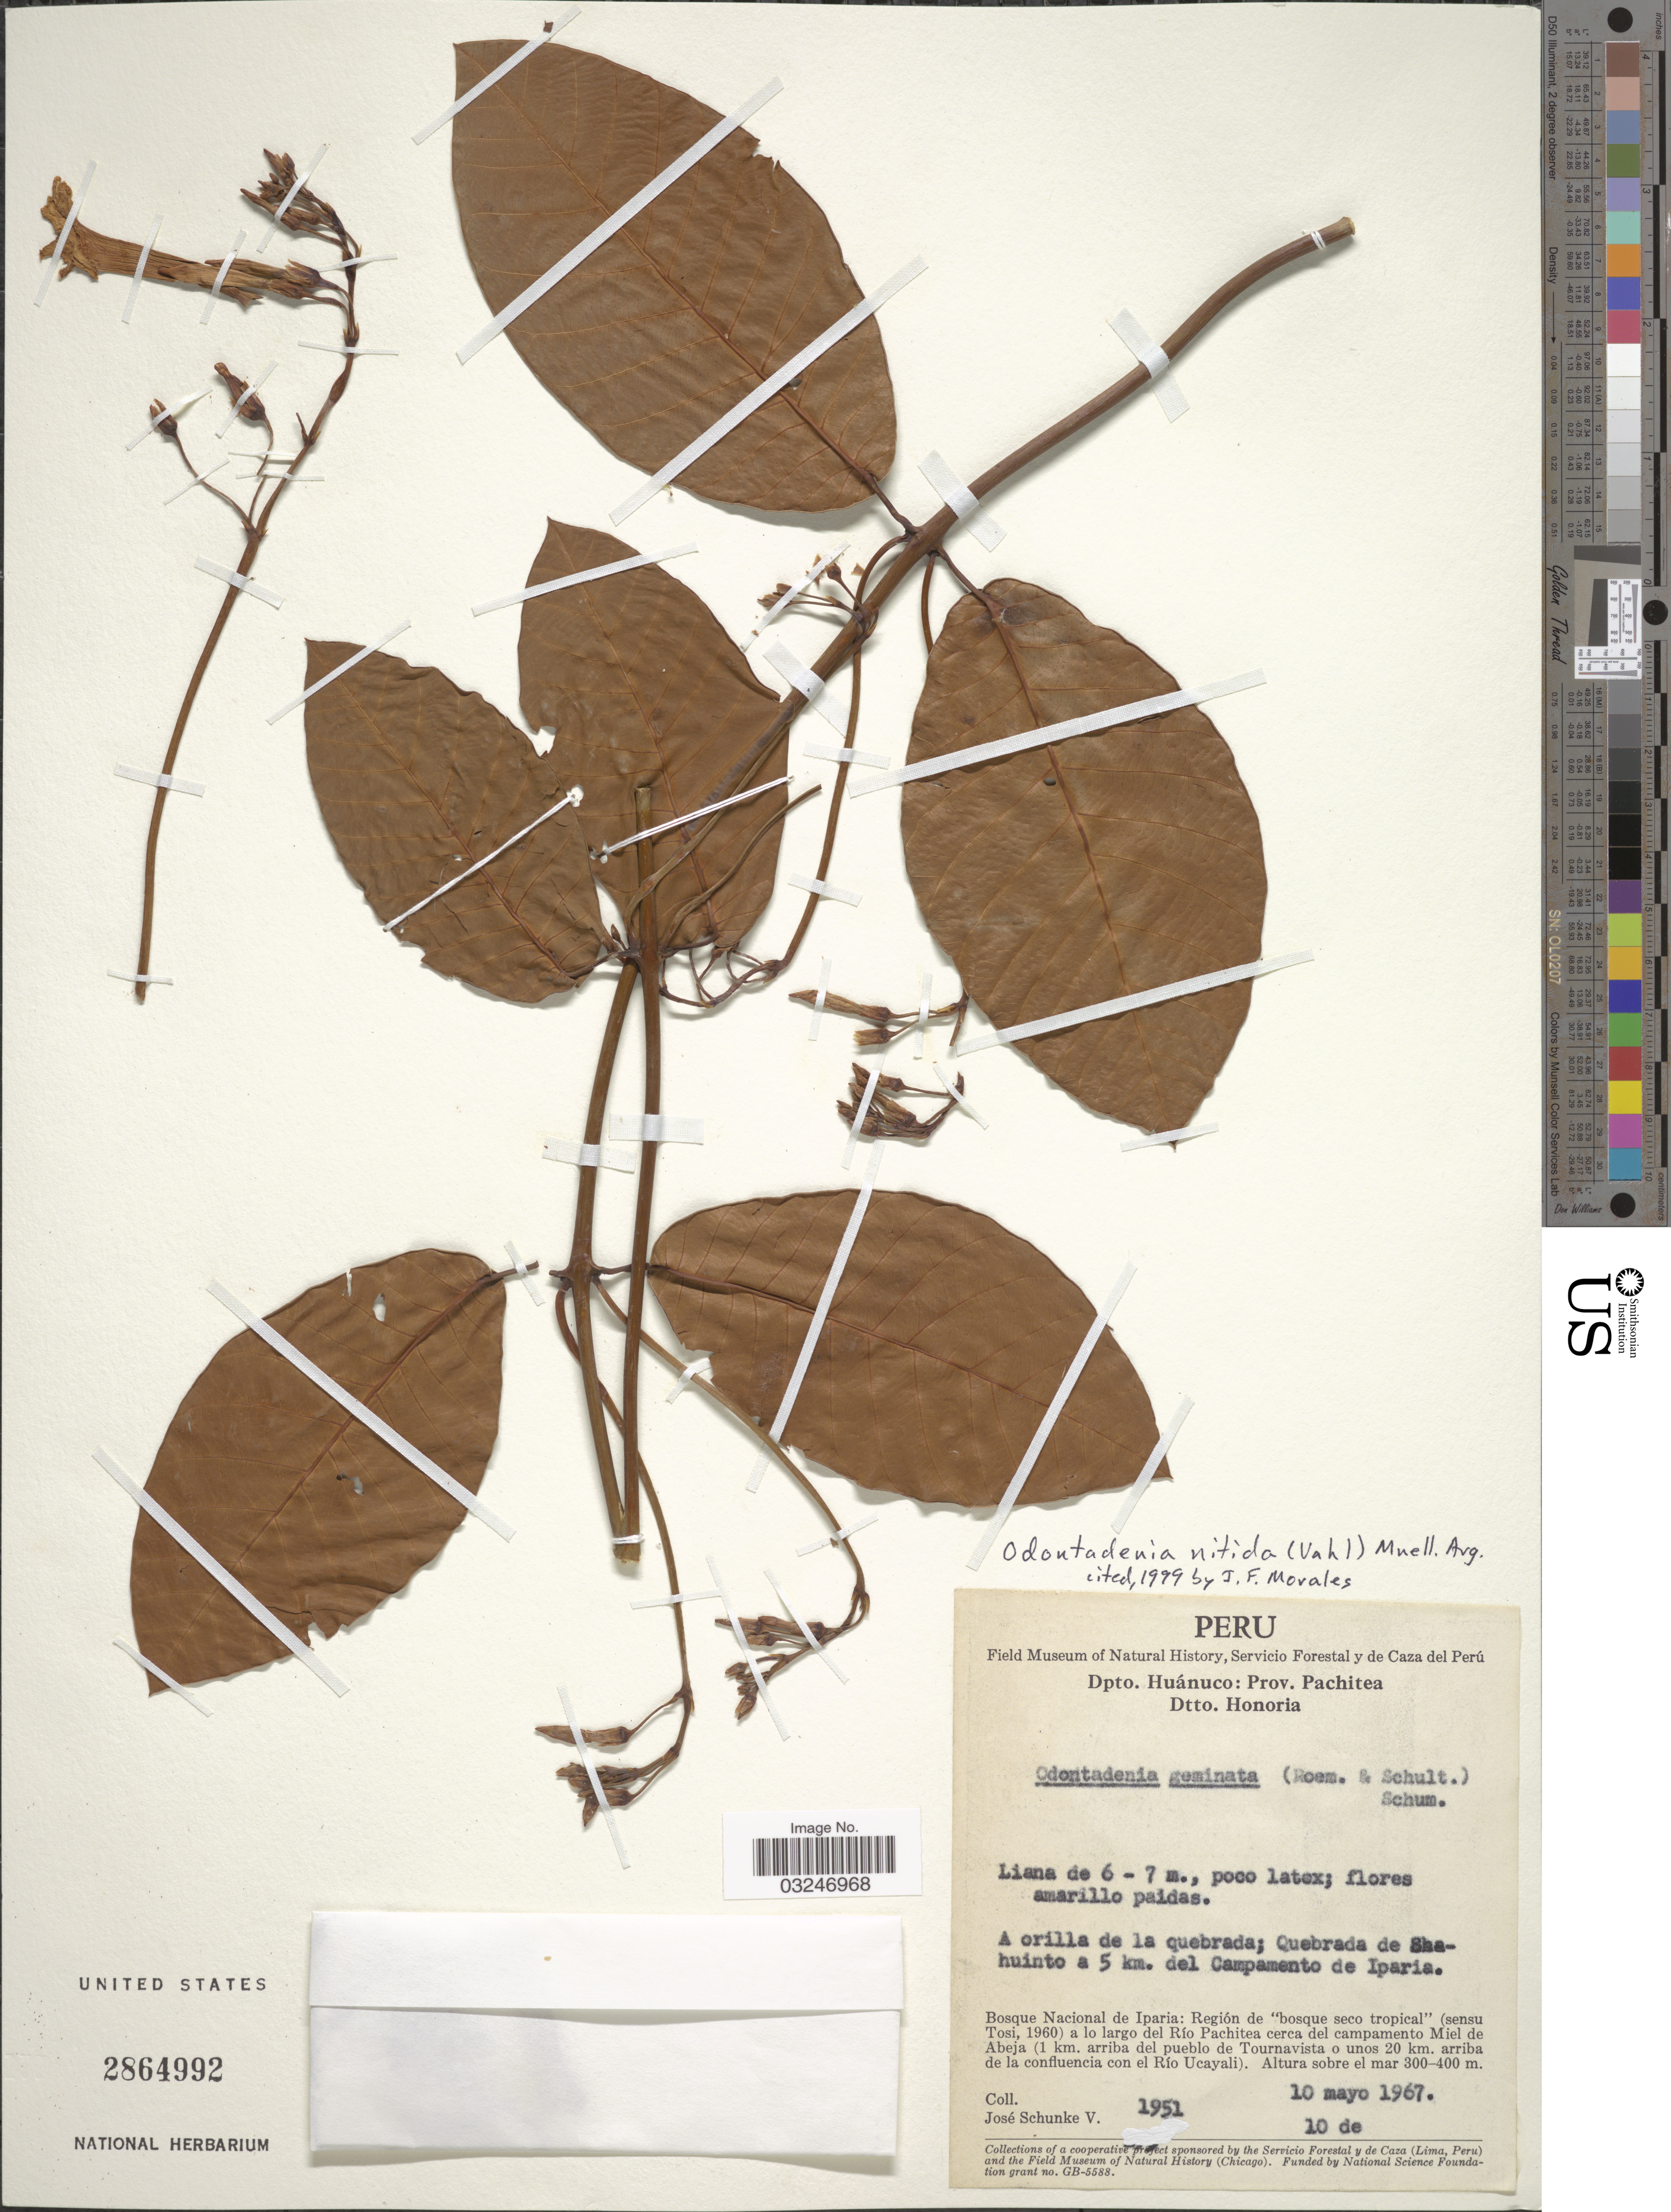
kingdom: Plantae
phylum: Tracheophyta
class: Magnoliopsida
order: Gentianales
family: Apocynaceae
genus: Odontadenia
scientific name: Odontadenia nitida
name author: (Vahl) Müll. Arg.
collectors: J. Schunke Vigo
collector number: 1951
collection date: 1967-05-10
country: Peru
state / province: Huánuco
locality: Dpto. Huánuco: Prov. Pachitea. Dtto. Honoria. A orilla de la quebrada; Quebrada de Bhahuinto a 5 km. del Campamento de Iparia. Bosque Nacional de Iparia: Región de "bosque seco tropical" a lo largo del Río Pachitea cerca del campamento Miel de Abeja (1 km. arriba del pueblo de Tournavista o unos 20 km. arriba de la confluencia con el Río Ucayali).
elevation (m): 300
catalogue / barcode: US 2864992